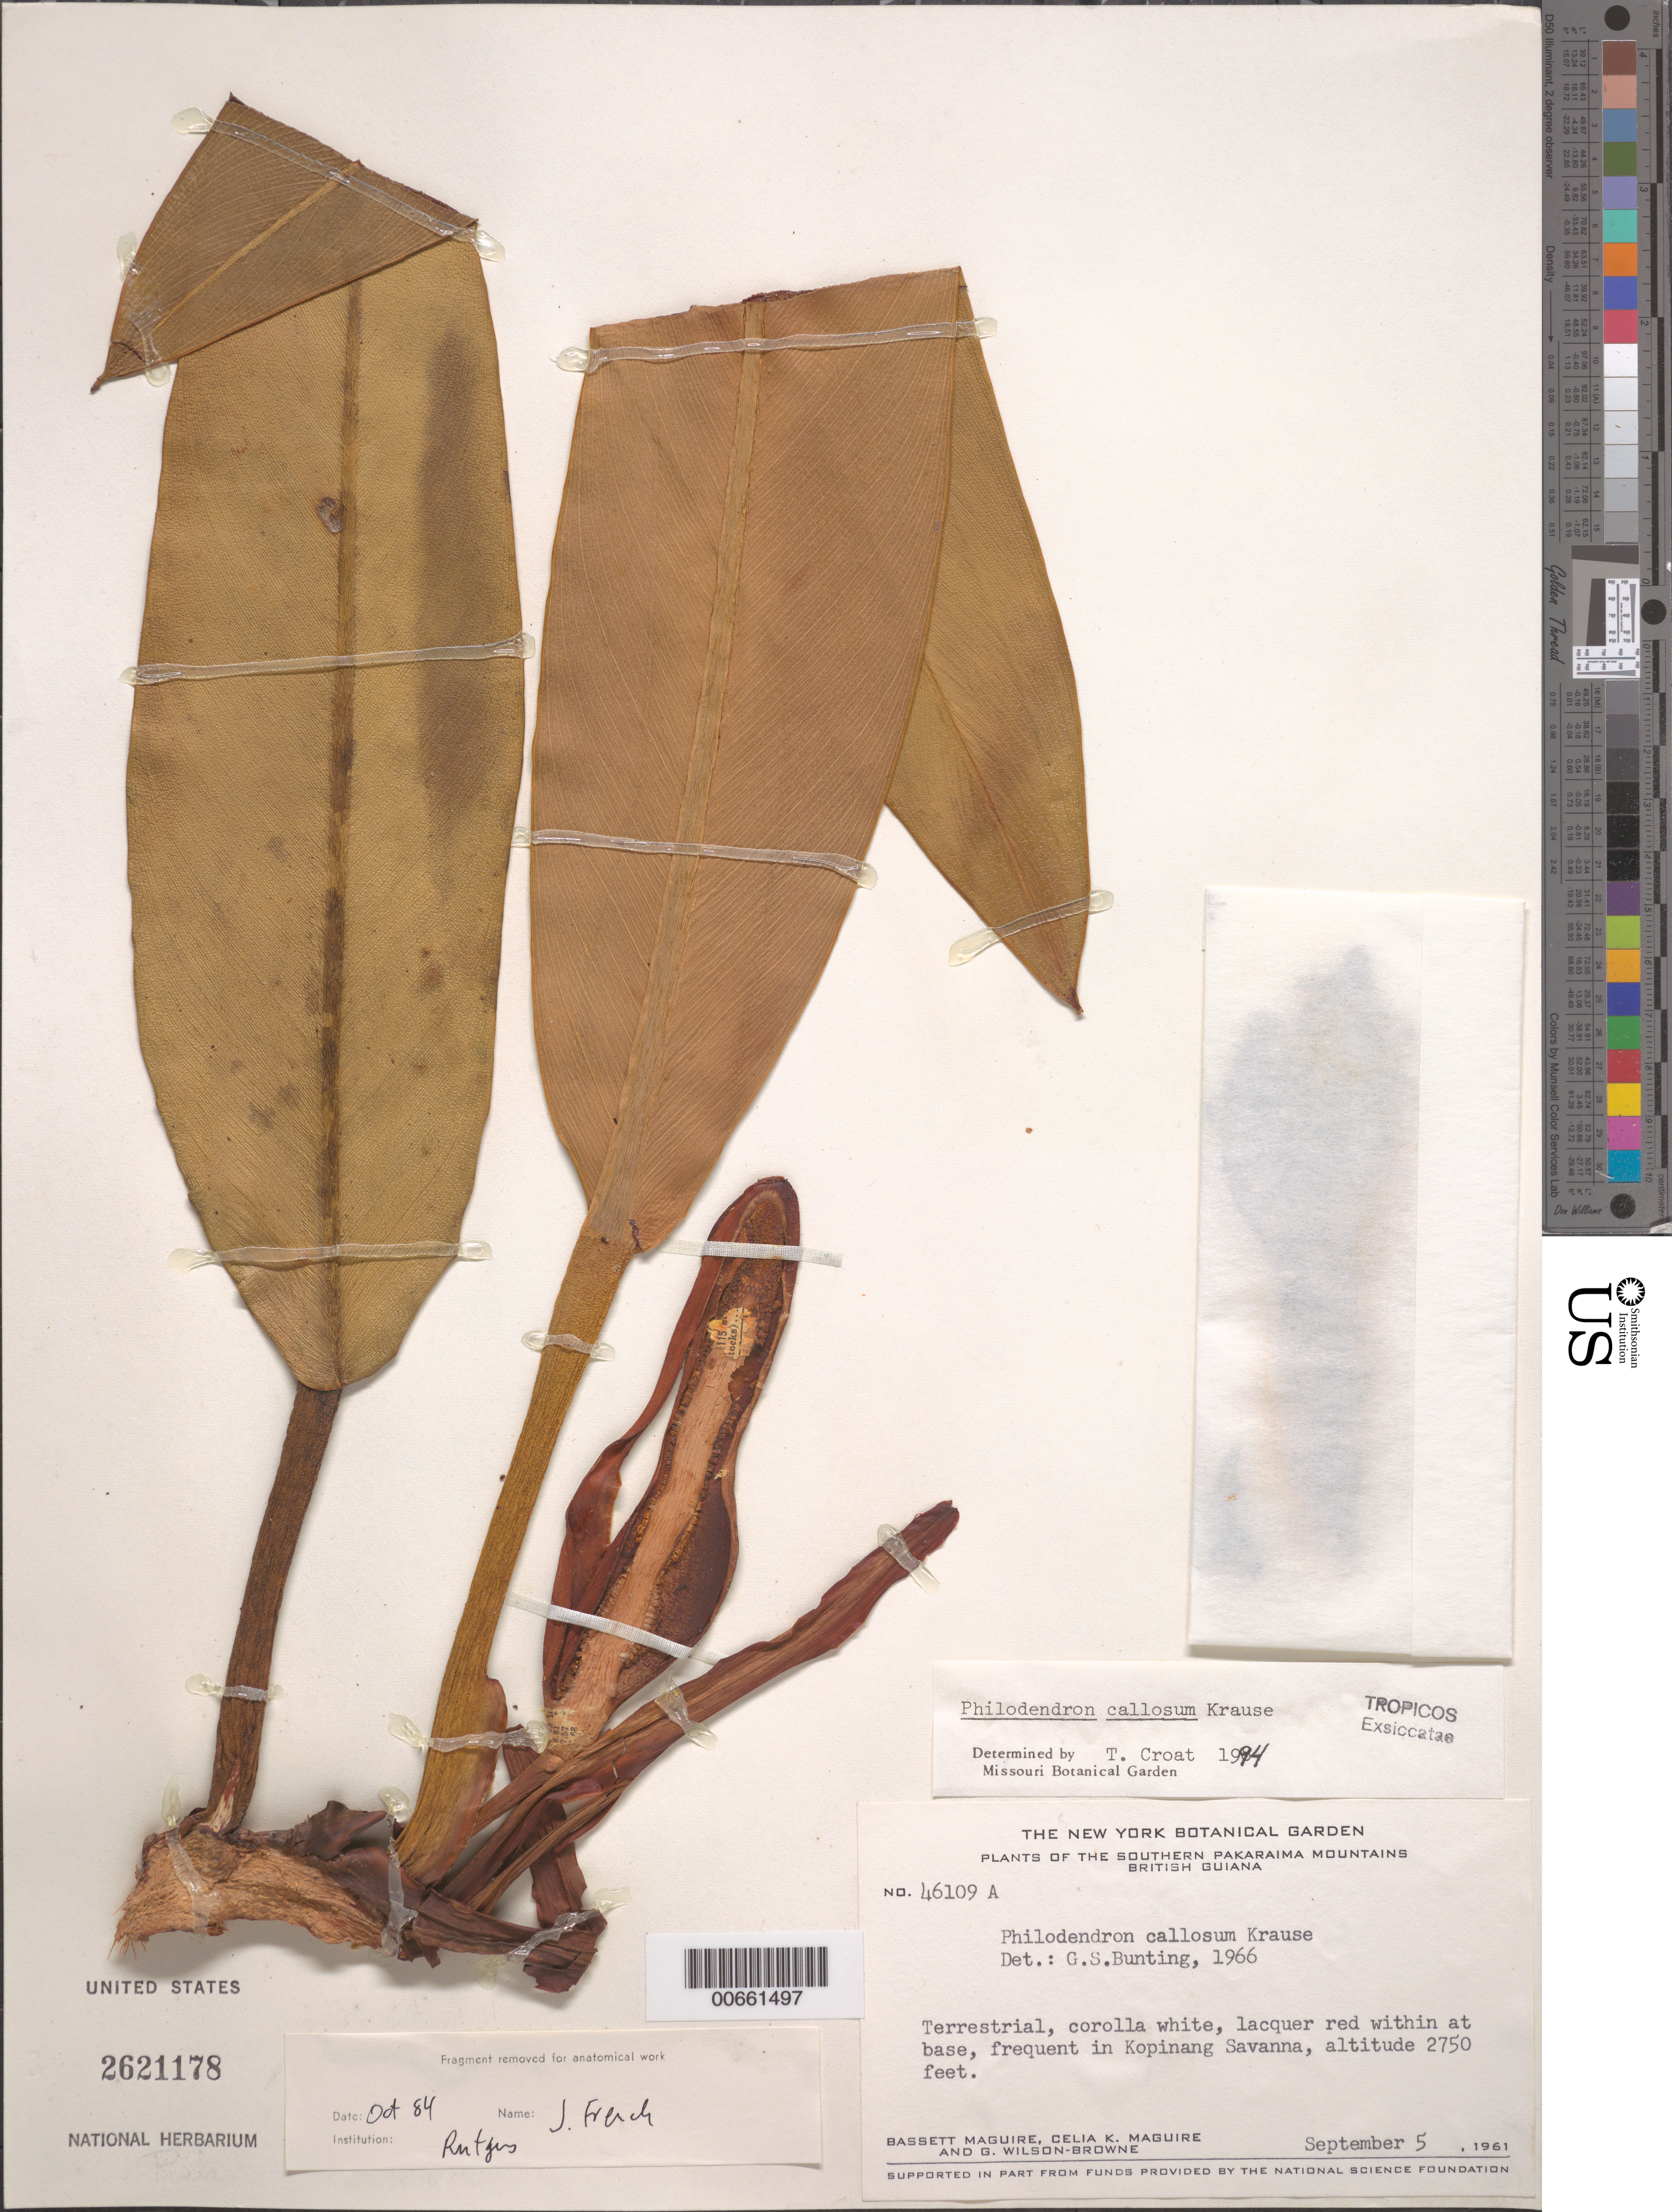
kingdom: Plantae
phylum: Tracheophyta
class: Liliopsida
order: Alismatales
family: Araceae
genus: Philodendron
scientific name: Philodendron callosum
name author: K. Krause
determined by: Croat, Thomas B., Missouri Botanical Garden (MO)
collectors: B. Maguire, C. K. Maguire & G. Wilson-Browne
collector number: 46109 A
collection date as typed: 5-Sep-61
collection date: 1961-09-05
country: Guyana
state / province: Potaro-Siparuni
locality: Kopinang Savanna, S. Pakaraima Mts.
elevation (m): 838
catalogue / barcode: US 2621178